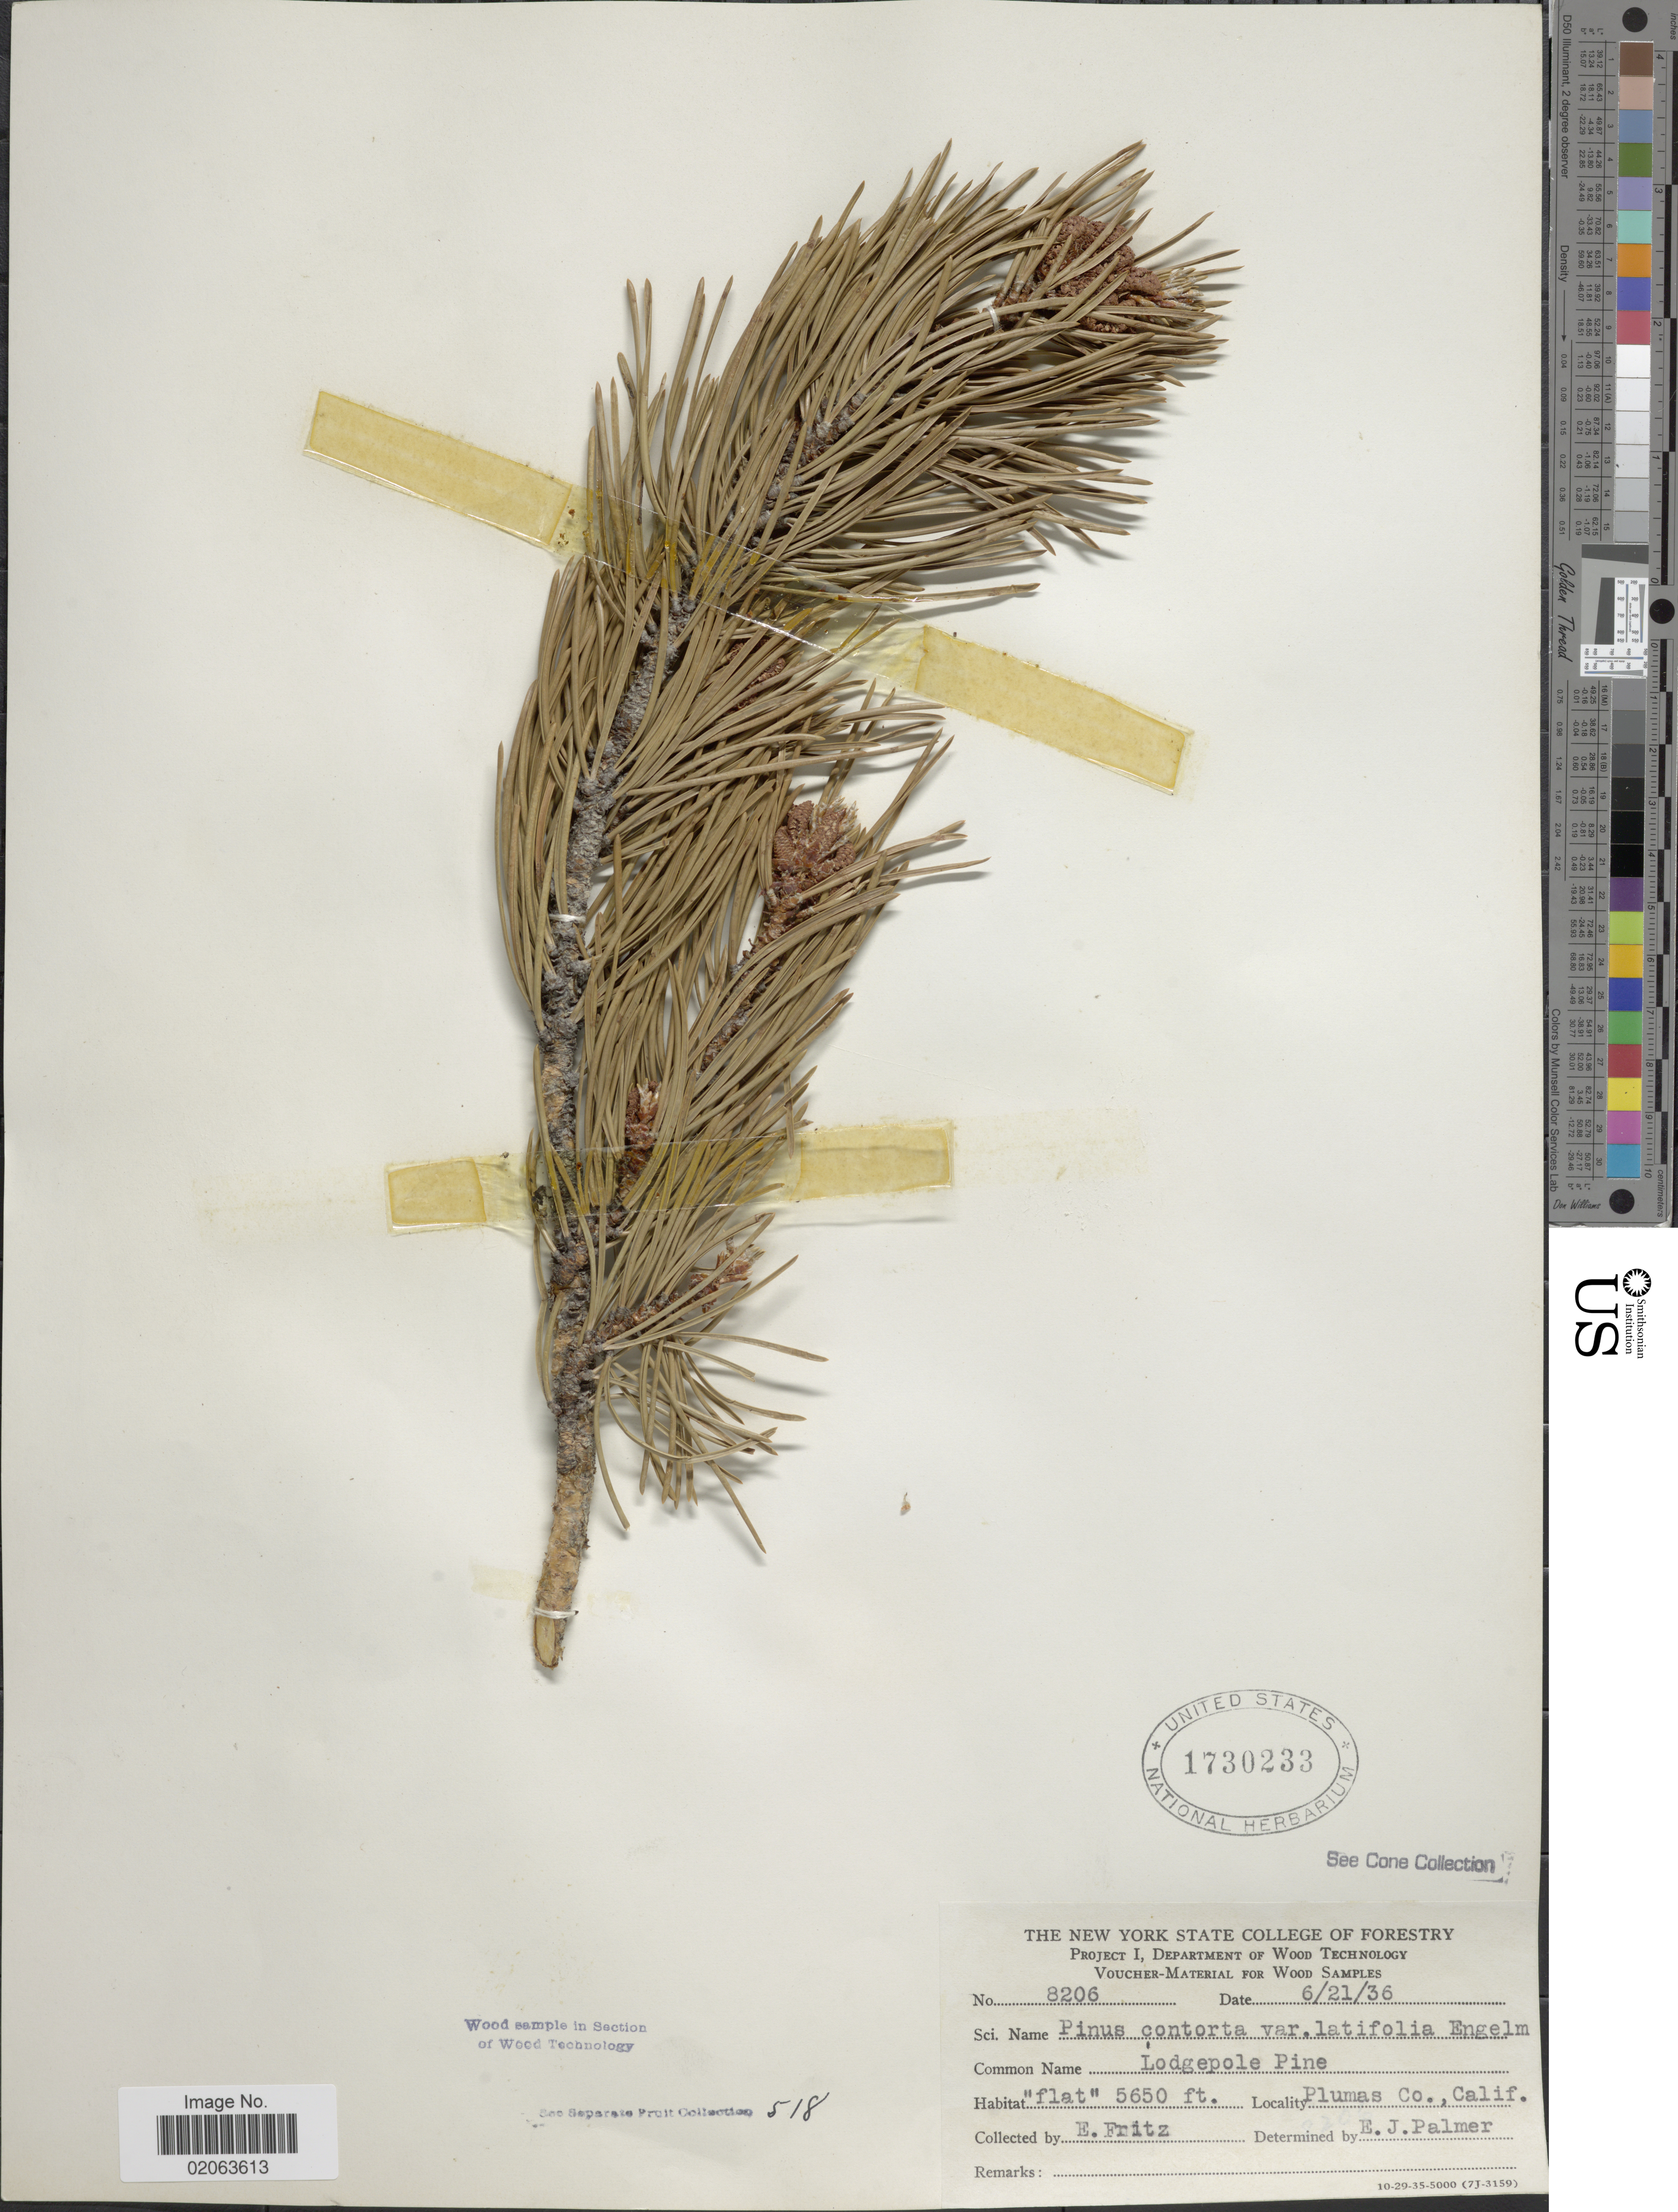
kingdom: Plantae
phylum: Tracheophyta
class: Pinopsida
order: Pinales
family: Pinaceae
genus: Pinus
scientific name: Pinus contorta var. murrayana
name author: (Balf.) S. Watson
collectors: E. Fritz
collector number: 8206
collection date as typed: Transcribed d/m/y: 21/6/36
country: United States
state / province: California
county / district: Plumas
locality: Plumas Co., Calif.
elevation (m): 1722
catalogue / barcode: US 1730233